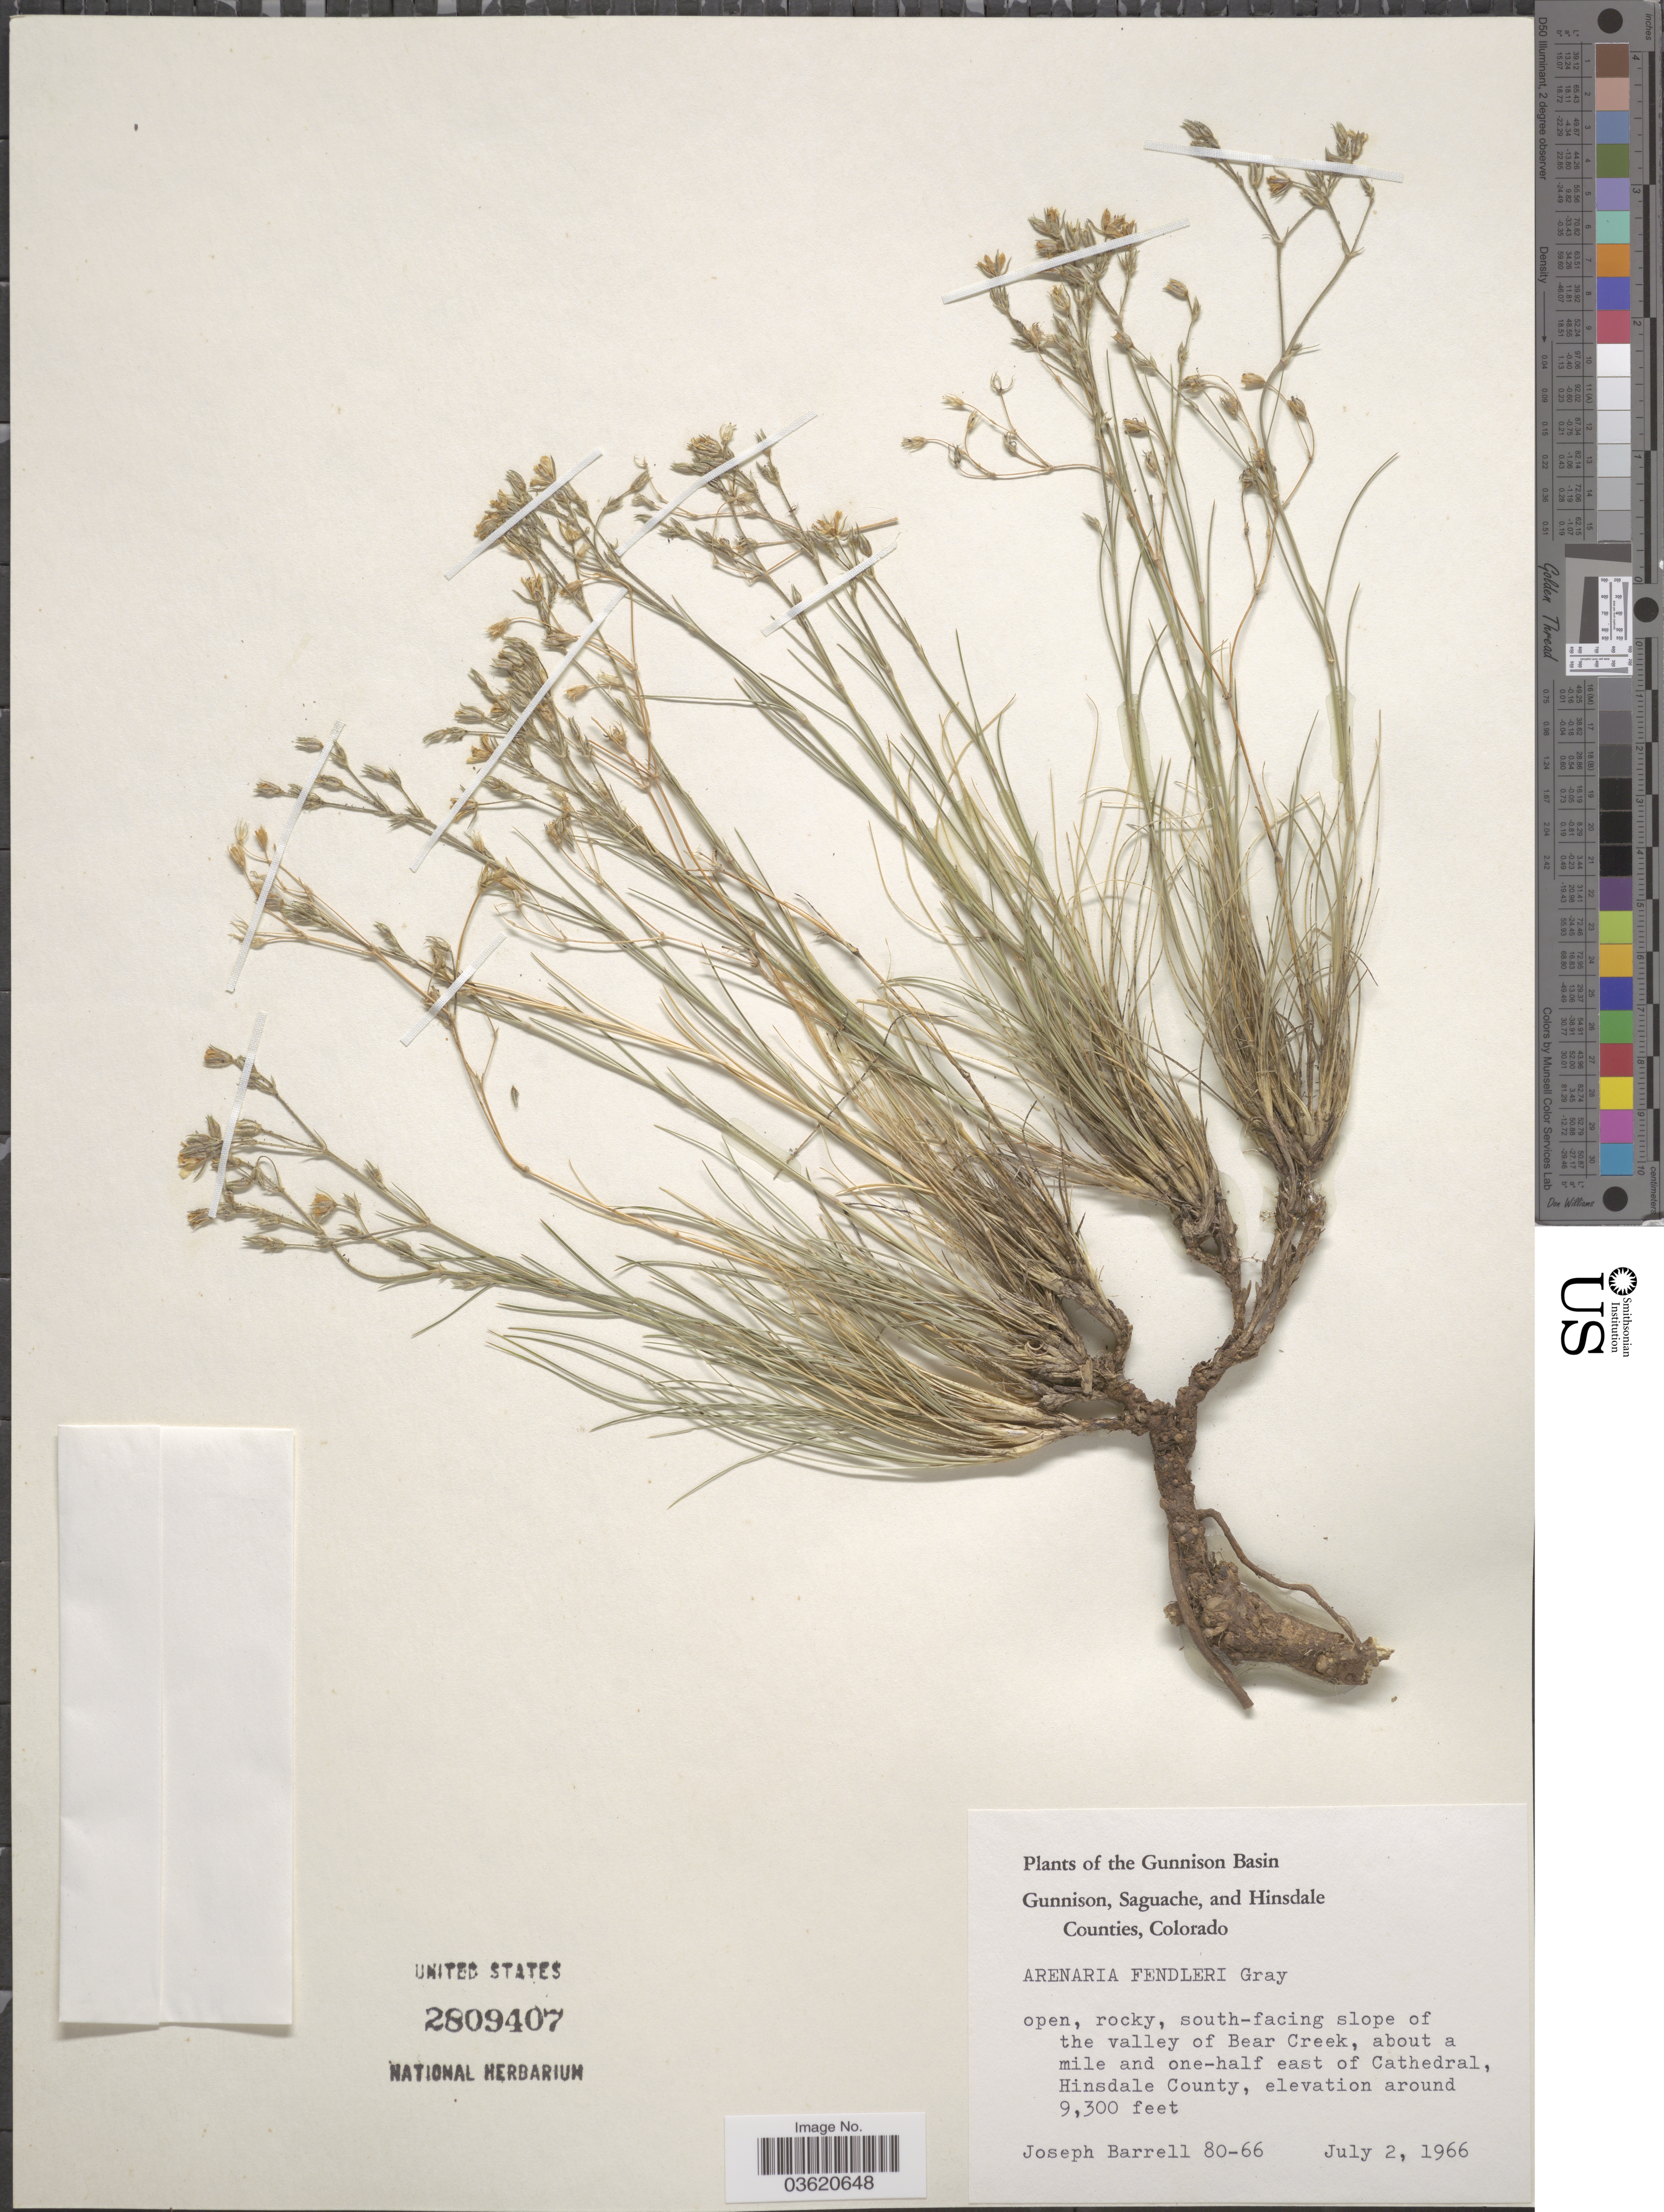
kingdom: Plantae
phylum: Tracheophyta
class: Magnoliopsida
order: Caryophyllales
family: Caryophyllaceae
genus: Eremogone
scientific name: Eremogone fendleri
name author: (A. Gray) Ikonn.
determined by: U.S. National Herbarium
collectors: J. Barrell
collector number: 80-66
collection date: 1966-07-02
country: United States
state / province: Colorado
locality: The Gunnison Basin. South-facing slope of the valley of Bear Creek, about a mile and one-half east of Cathedral, Hinsdale County.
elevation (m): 2835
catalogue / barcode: US 2809407